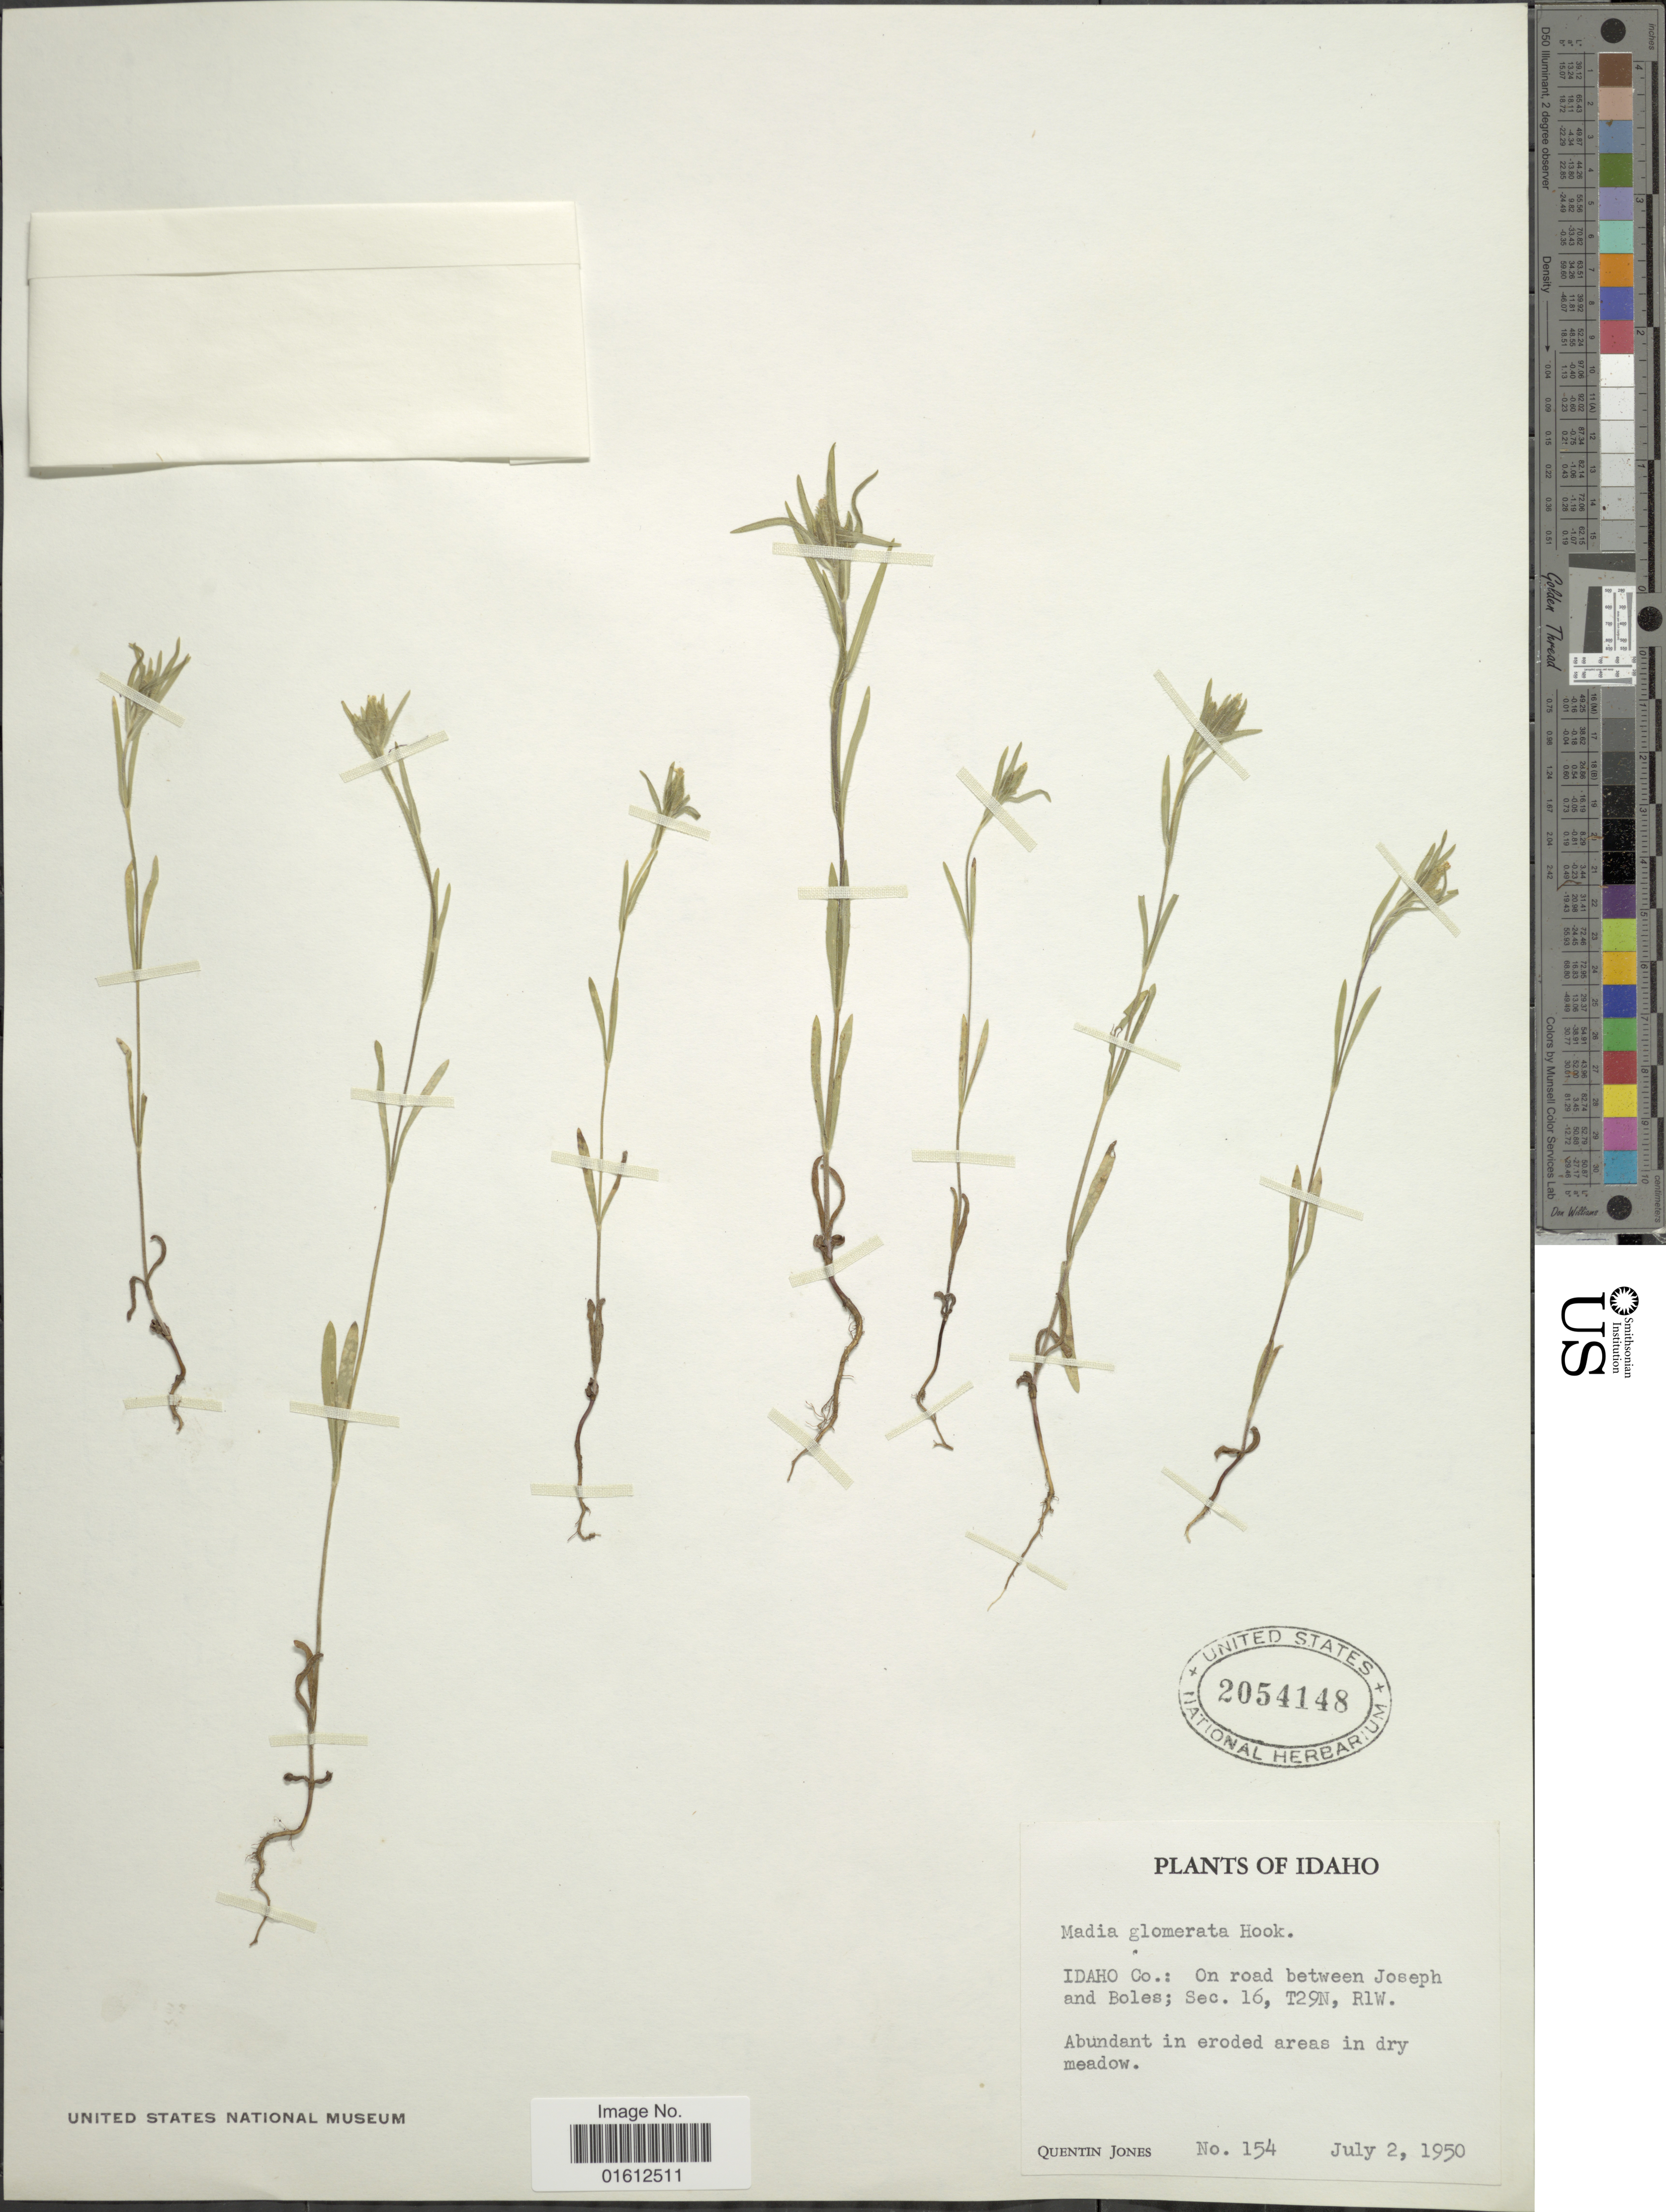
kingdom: Plantae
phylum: Tracheophyta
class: Magnoliopsida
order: Asterales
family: Asteraceae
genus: Madia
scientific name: Madia glomerata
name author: Hook.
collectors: Q. Jones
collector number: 154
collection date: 1950-07-02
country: United States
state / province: Idaho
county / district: Idaho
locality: On road between Joseph and Boles; Sec. 16, T29N, R1W.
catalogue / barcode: US 2054148